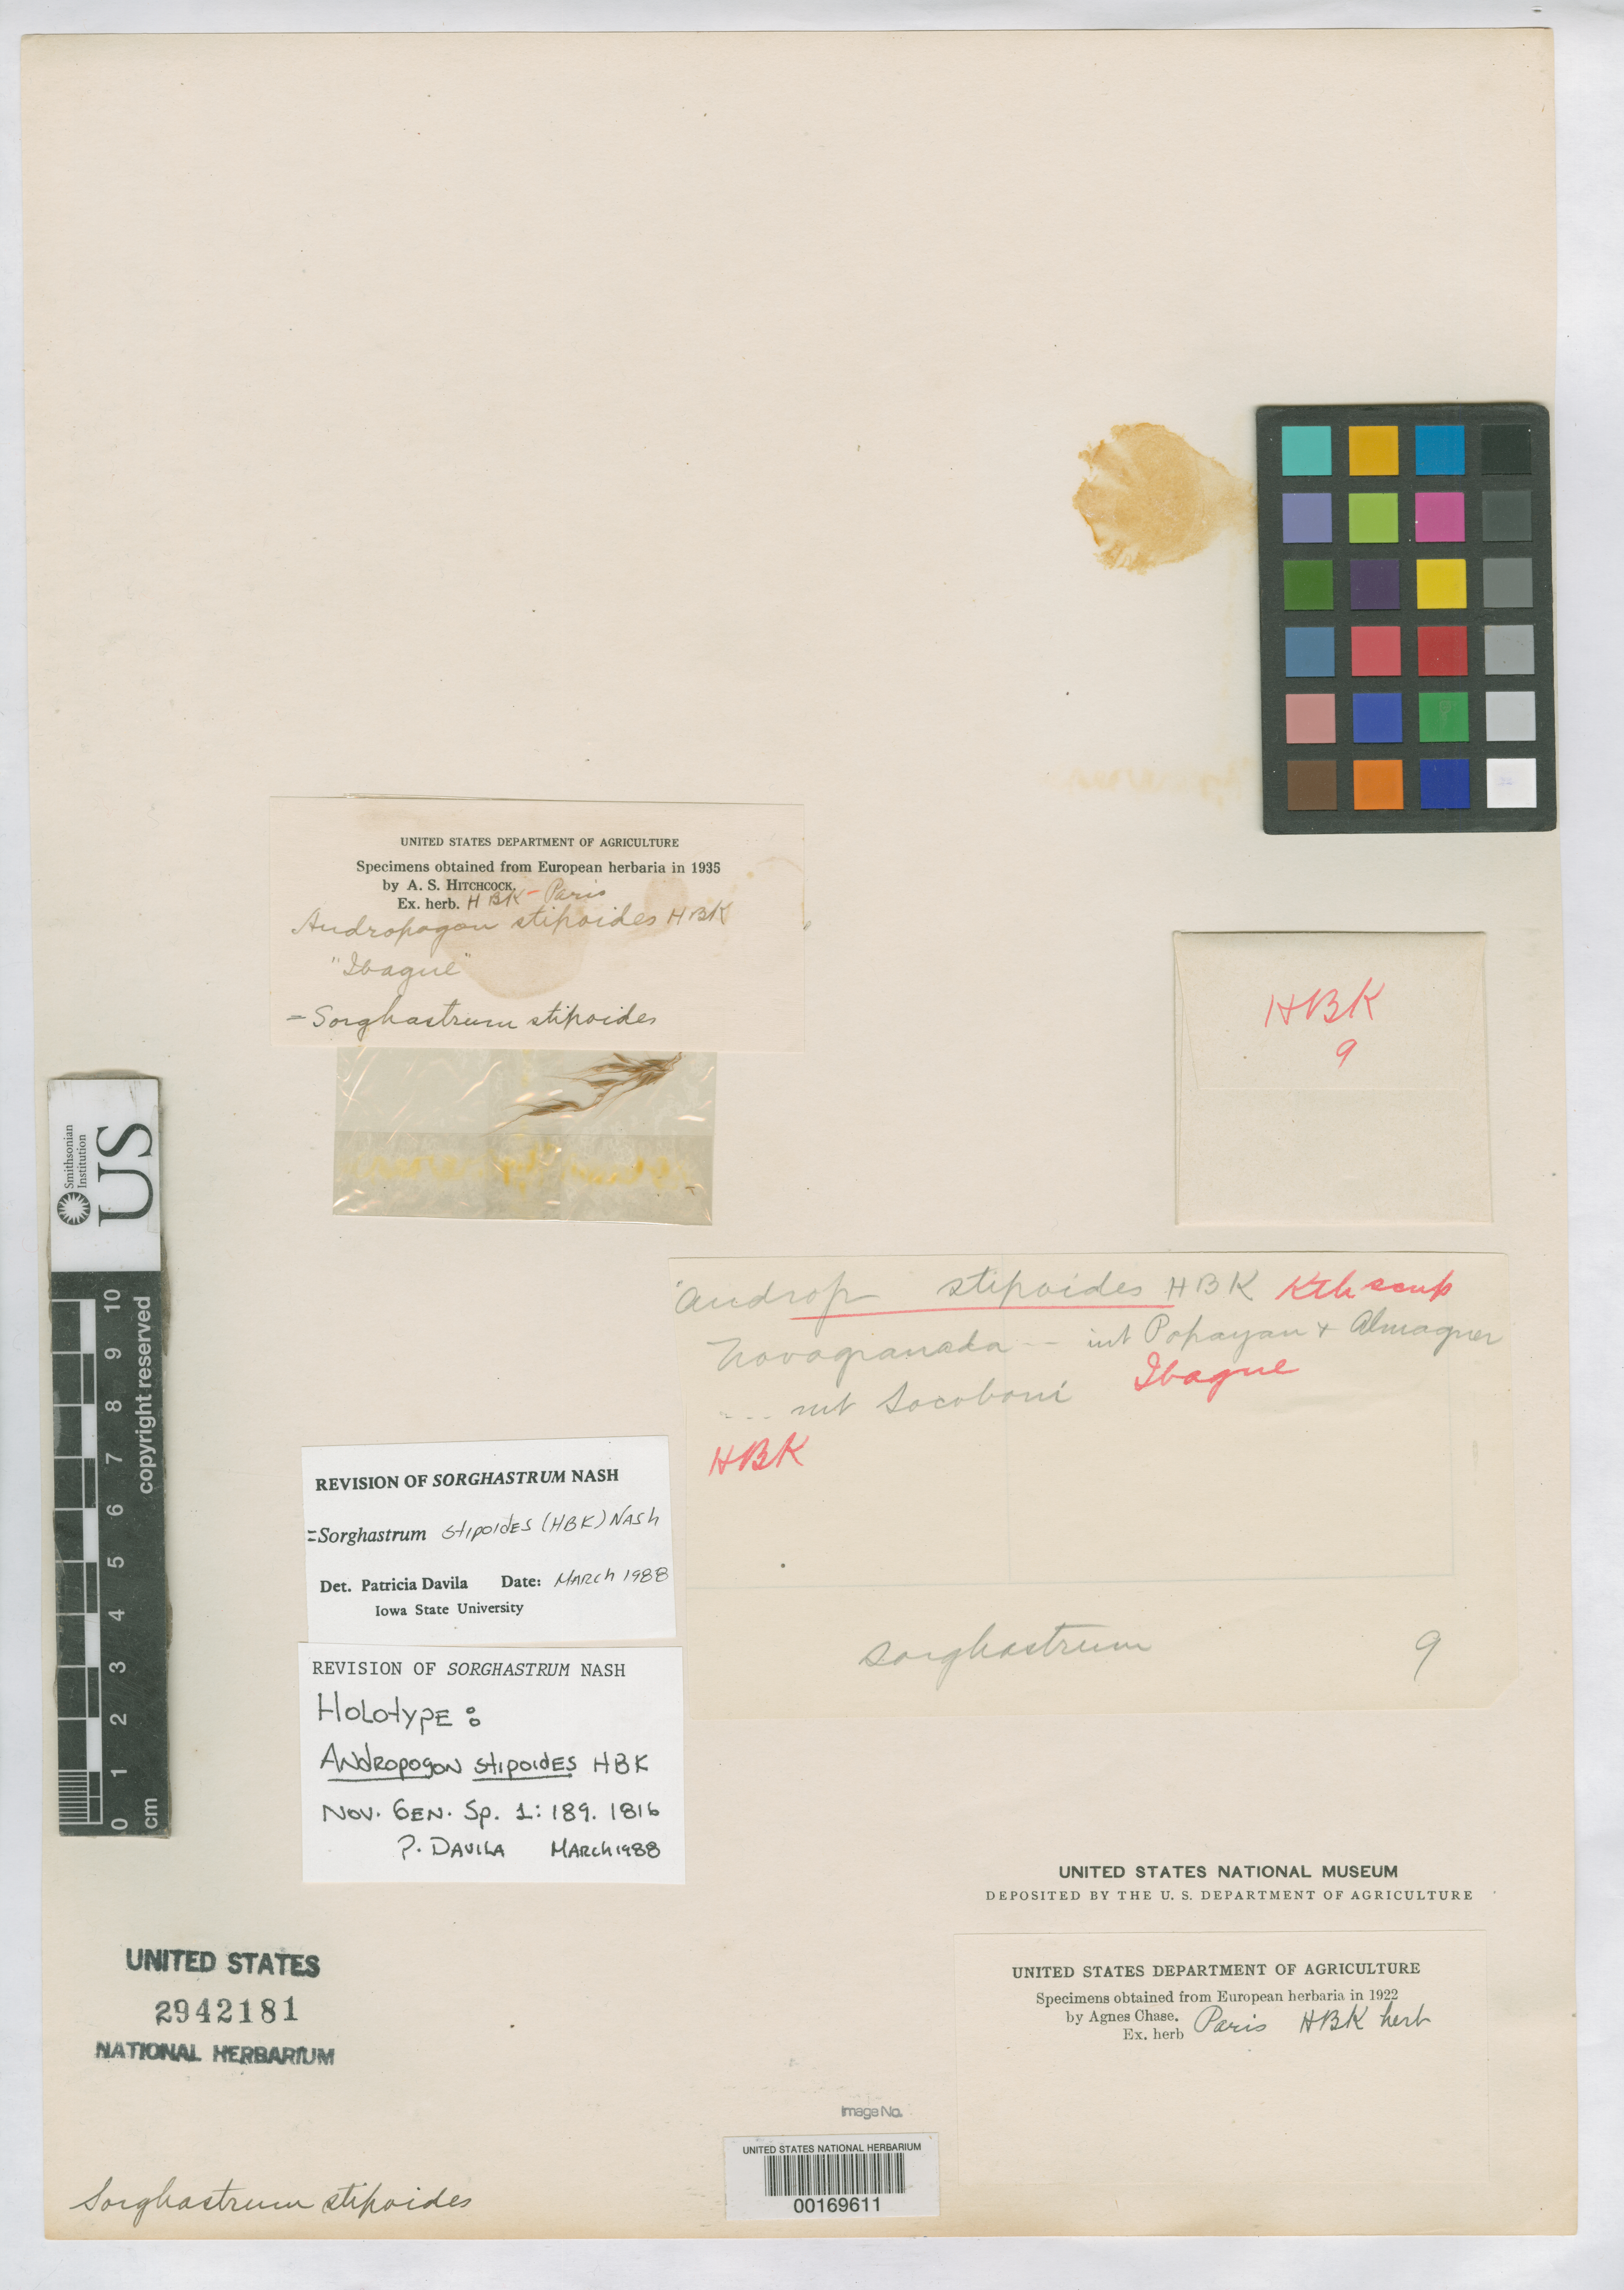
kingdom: Plantae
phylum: Tracheophyta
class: Liliopsida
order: Poales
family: Poaceae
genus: Andropogon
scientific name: Andropogon stipoides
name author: Humb. et al.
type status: Type Fragment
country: Colombia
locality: Ibague (Novaganada -- Int Popayan and Almaguer --- Int Socobani).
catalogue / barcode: US 2942181